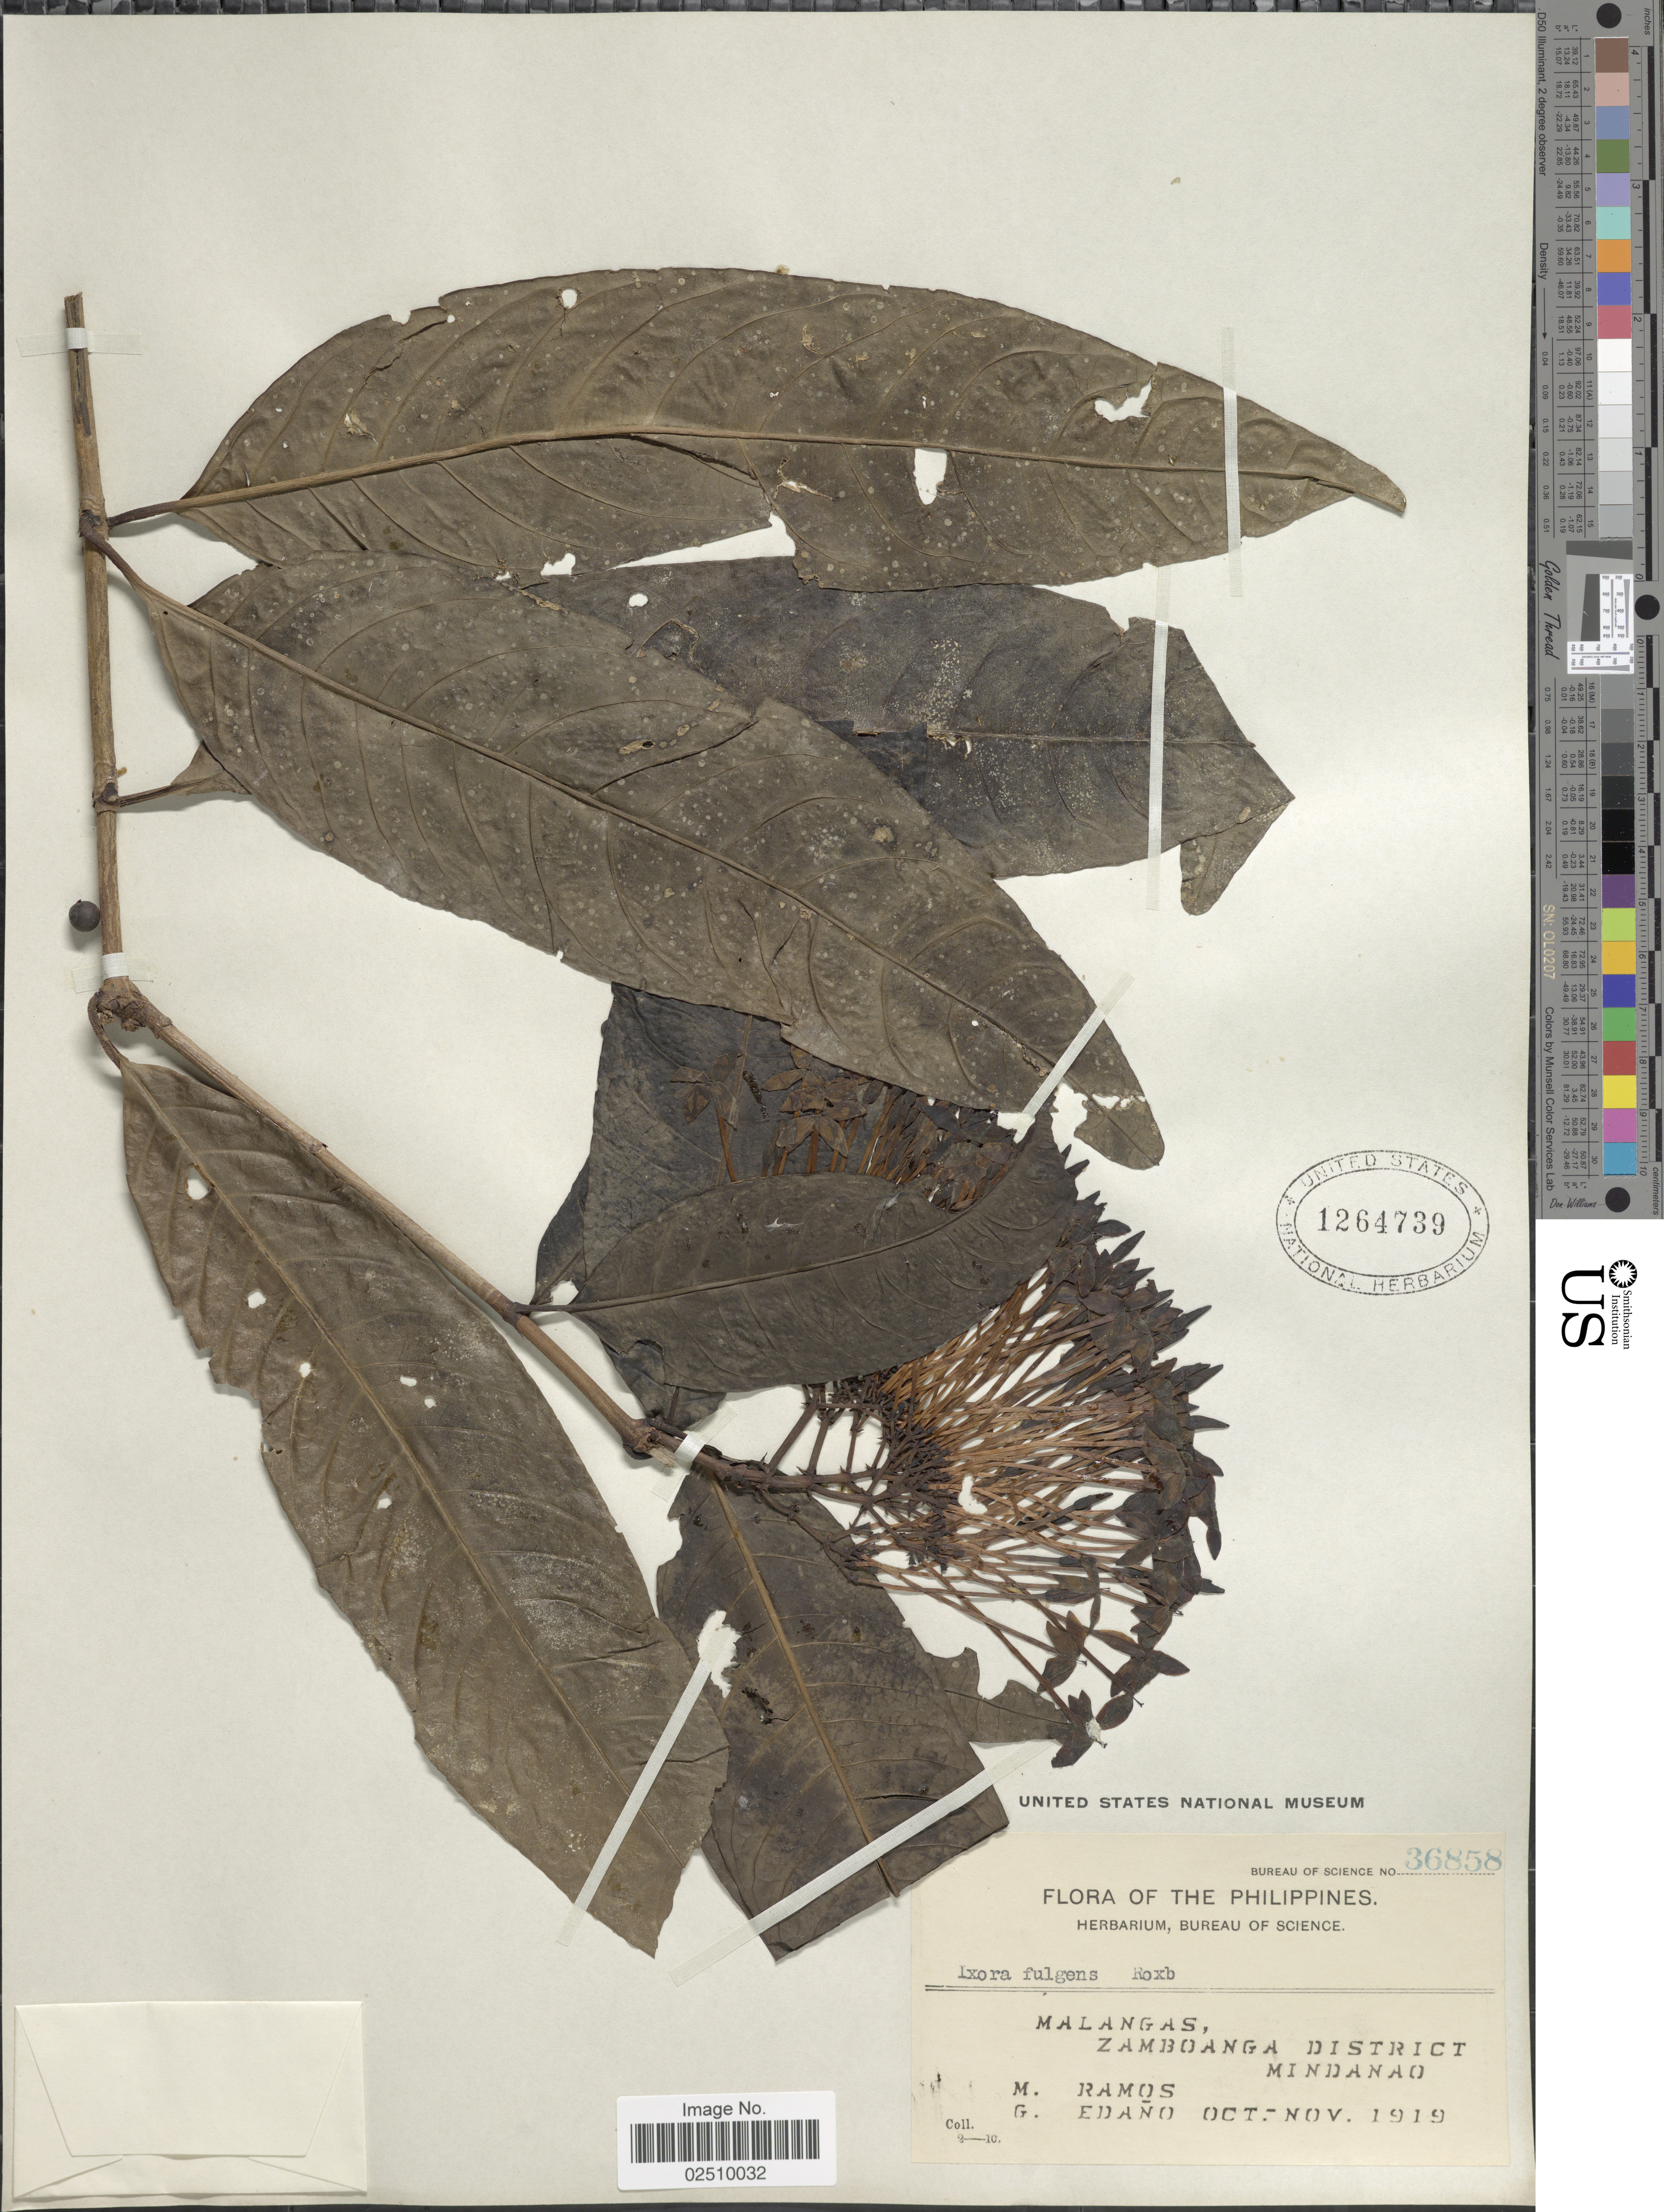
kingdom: Plantae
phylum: Tracheophyta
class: Magnoliopsida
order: Gentianales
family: Rubiaceae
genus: Ixora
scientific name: Ixora fulgens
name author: Bremek.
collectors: M. Ramos & G. Edaño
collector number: Bureau of Science 36858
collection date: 1919-10/1919-11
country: Philippines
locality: Malangas, Zamboanga District, Mindanao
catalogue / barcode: US 1264739